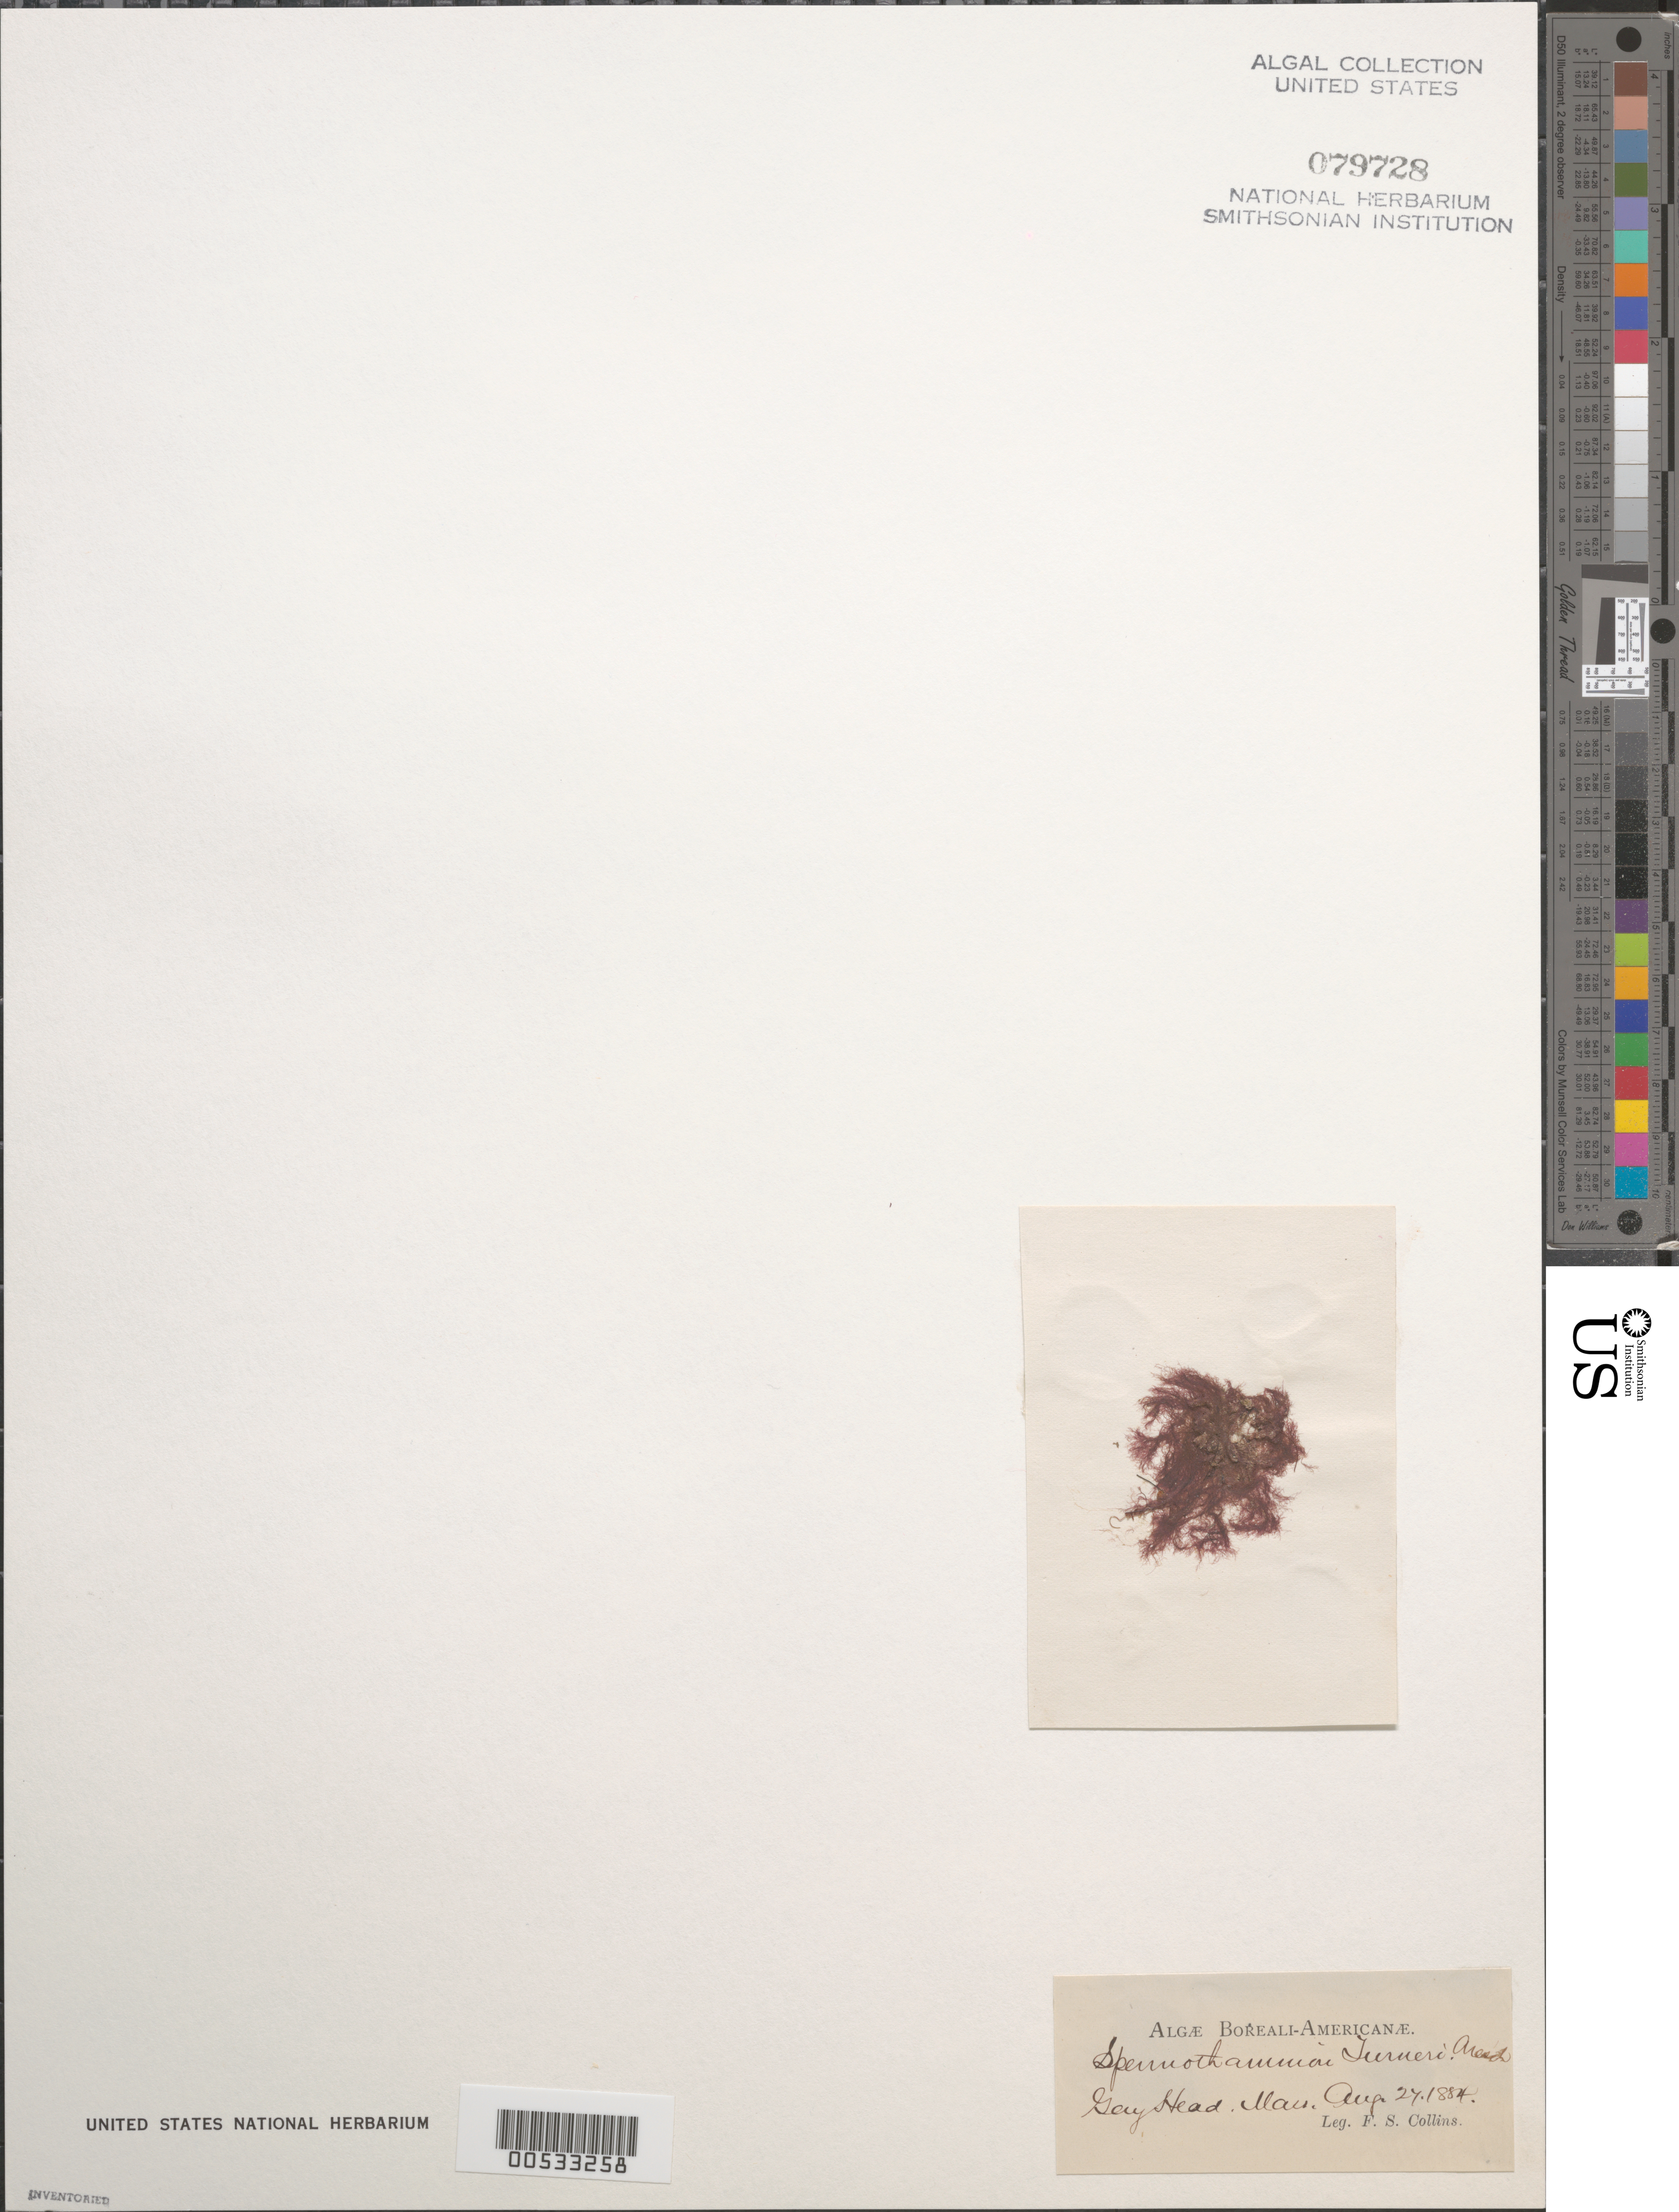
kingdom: Plantae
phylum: Rhodophyta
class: Florideophyceae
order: Ceramiales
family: Ceramiaceae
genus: Scagelothamnion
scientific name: Scagelothamnion turneri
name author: (Mert. ex Roth) A. Athanasiadis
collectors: F. Collins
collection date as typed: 27 Aug 1884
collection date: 1884-08-27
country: United States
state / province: Massachusetts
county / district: Dukes County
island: Martha's Vineyard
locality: Gay Head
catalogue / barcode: US 79728